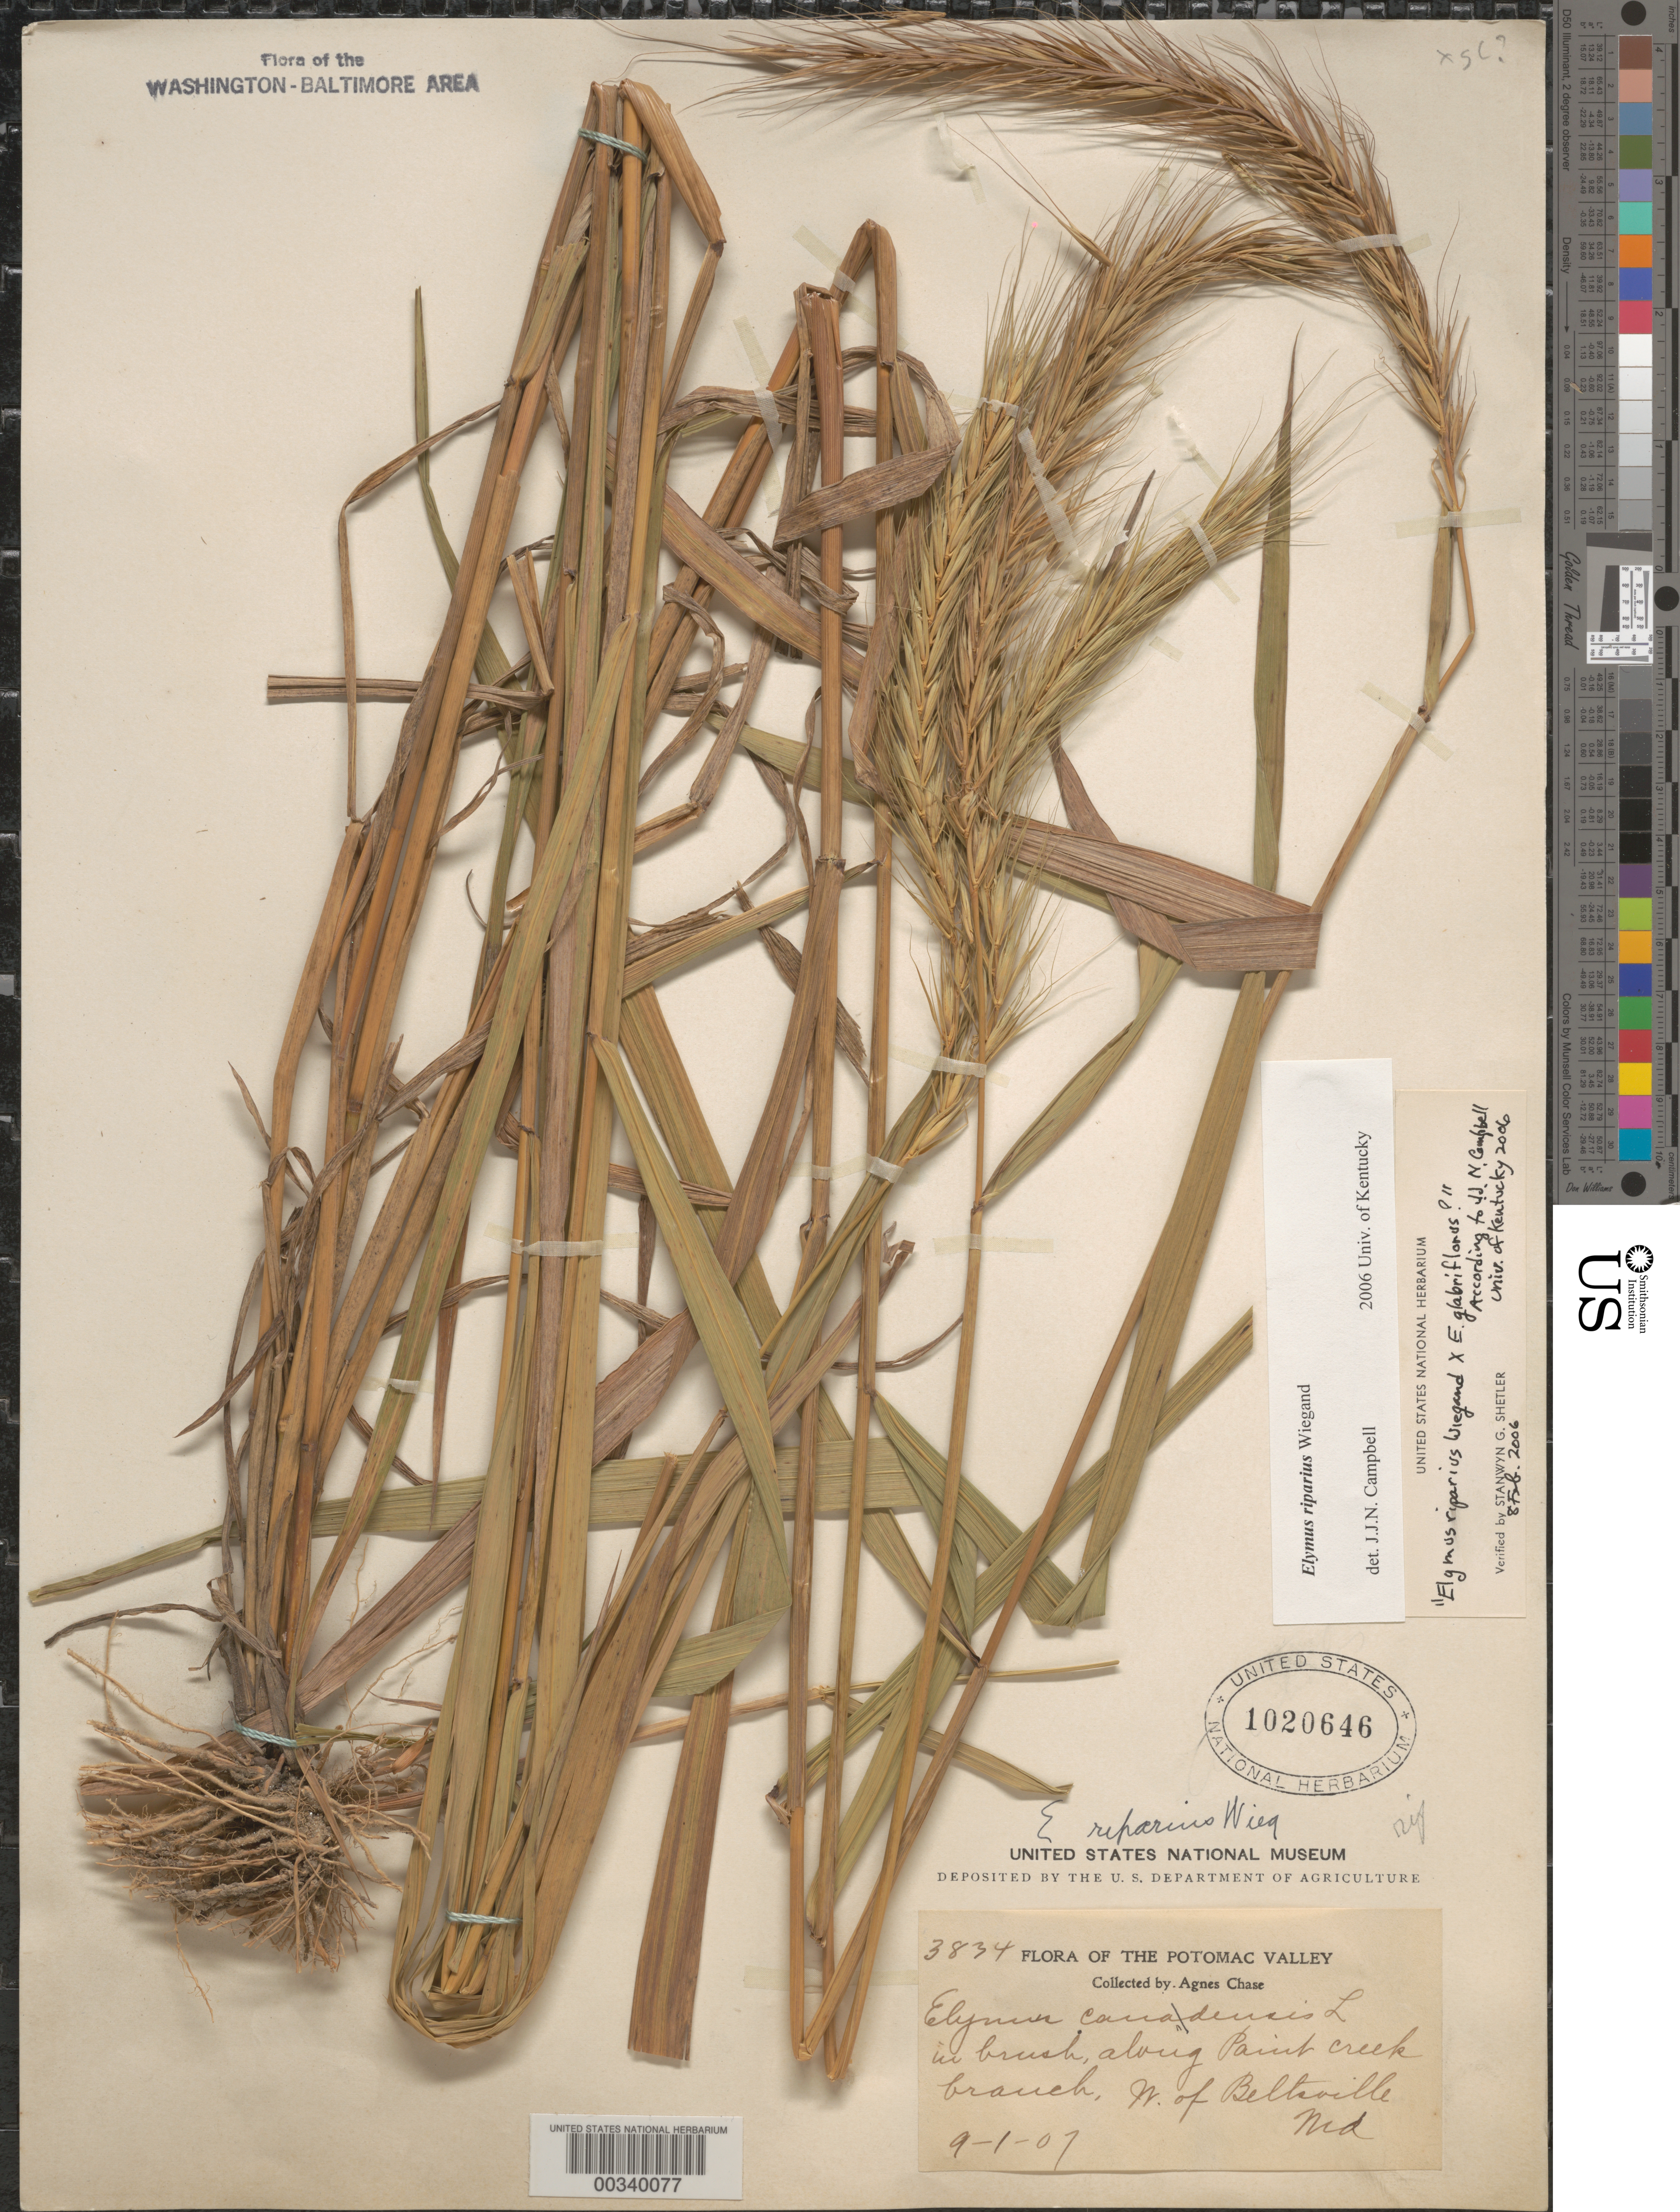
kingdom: Plantae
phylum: Tracheophyta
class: Liliopsida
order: Poales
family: Poaceae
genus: Elymus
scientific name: Elymus riparius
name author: Wiegand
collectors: A. Chase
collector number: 3834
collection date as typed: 01 Sep 1907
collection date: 1907-09-01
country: United States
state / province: Maryland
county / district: Prince George's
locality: Parish Creek, branch W of Beltsville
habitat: In brush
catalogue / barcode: US 1020646